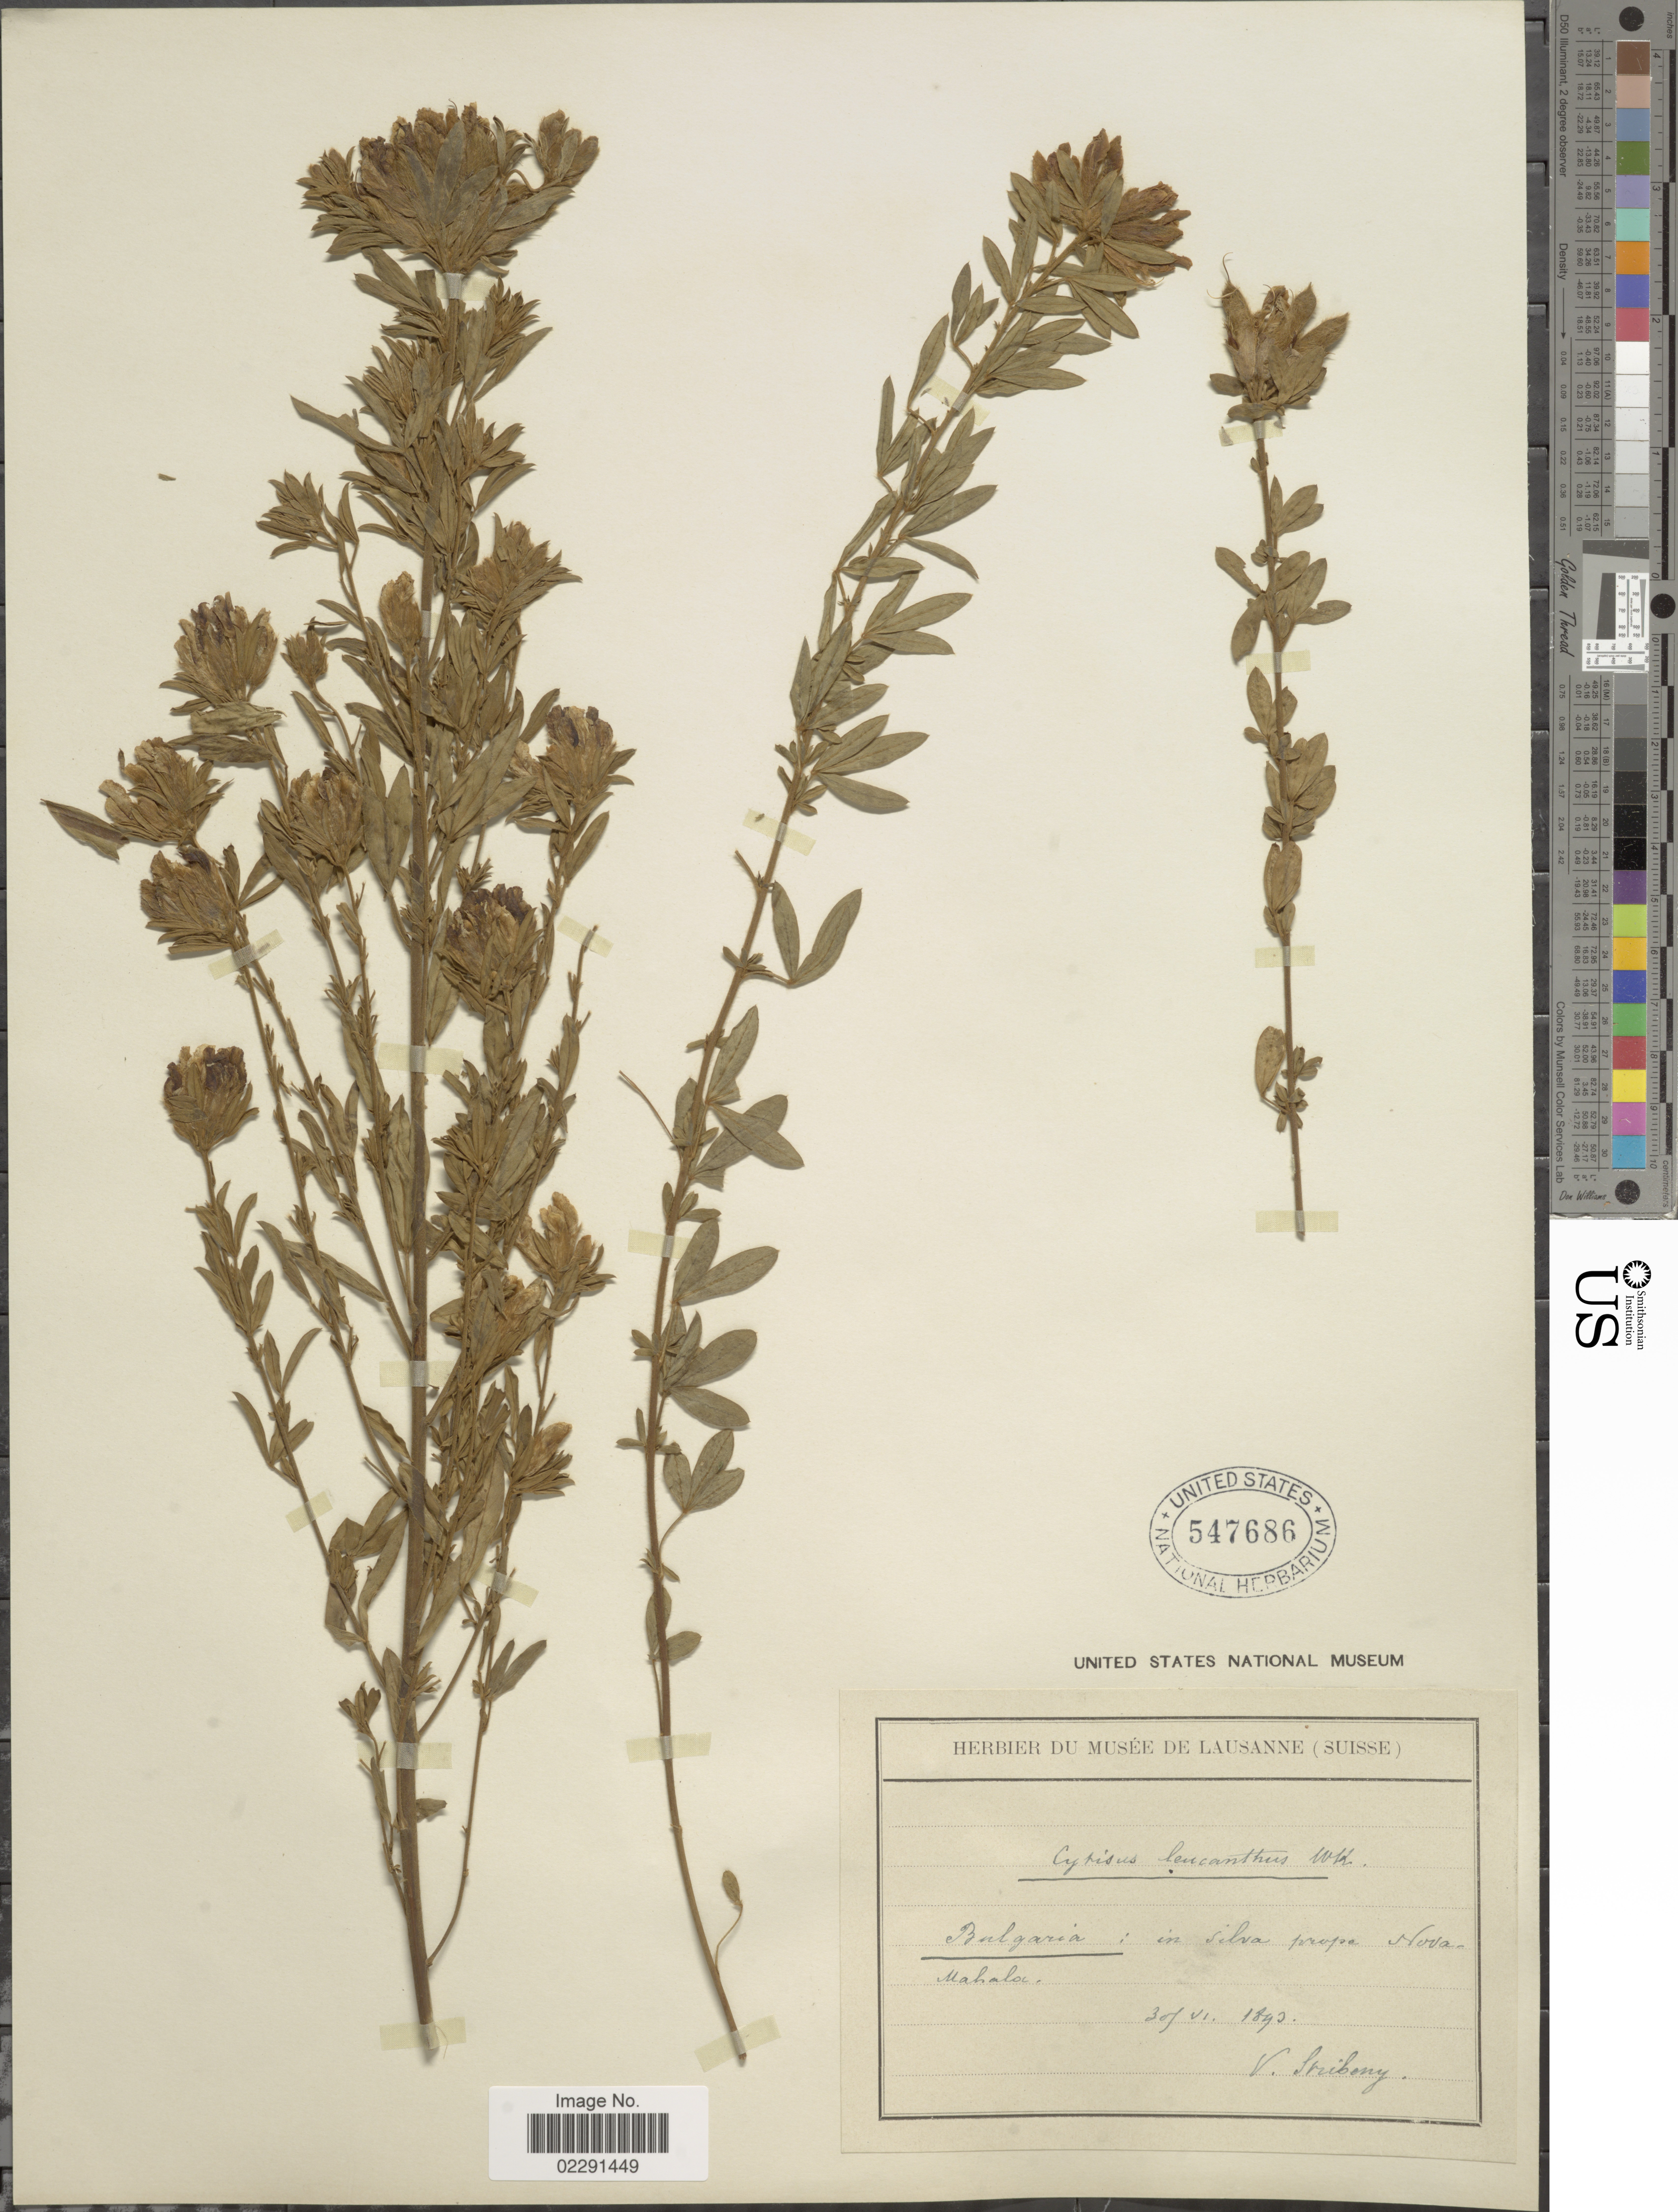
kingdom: Plantae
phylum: Tracheophyta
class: Magnoliopsida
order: Fabales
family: Fabaceae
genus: Cytisus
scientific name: Cytisus albus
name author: Hacq.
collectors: V. Stribrny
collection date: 1893-06-03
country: Bulgaria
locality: Bulgaria: in silva prope Nova Mahala. [interpreted]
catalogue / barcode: US 547686